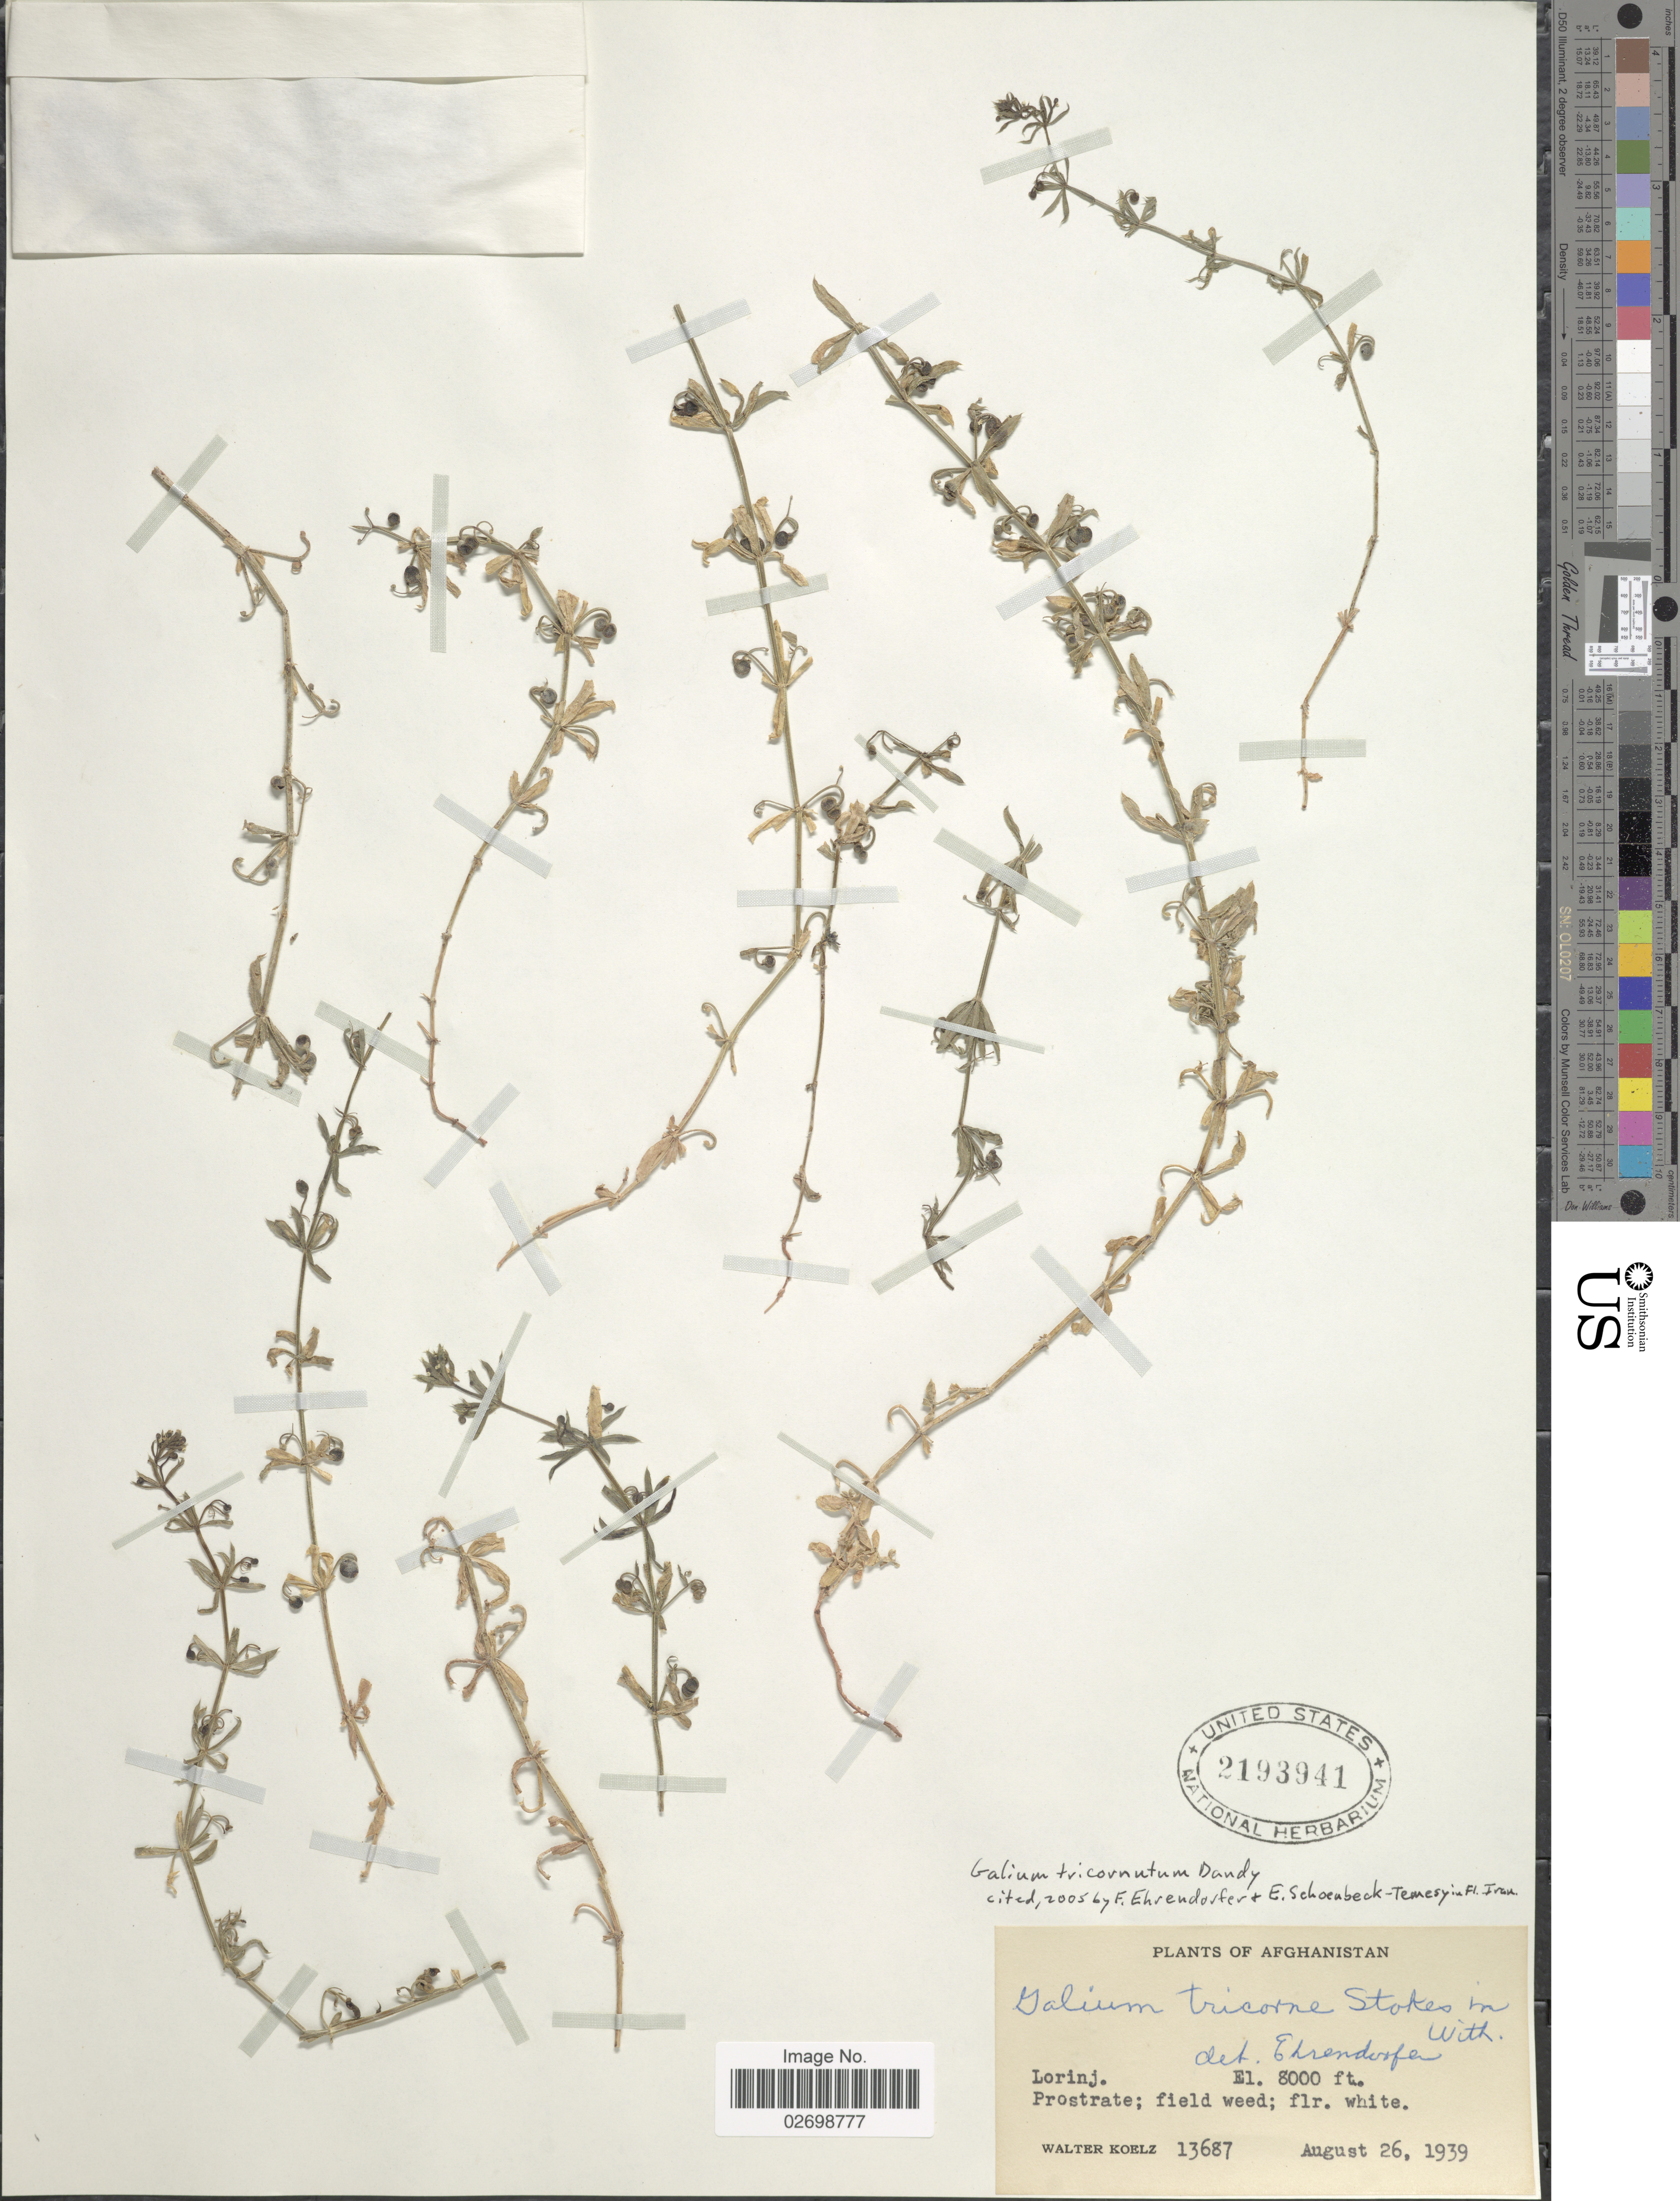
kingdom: Plantae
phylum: Tracheophyta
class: Magnoliopsida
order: Gentianales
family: Rubiaceae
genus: Galium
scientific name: Galium tricornutum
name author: Dandy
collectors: W. N. Koelz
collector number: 13687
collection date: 1939-08-26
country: Afghanistan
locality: Lorinj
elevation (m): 2438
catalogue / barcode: US 2193941